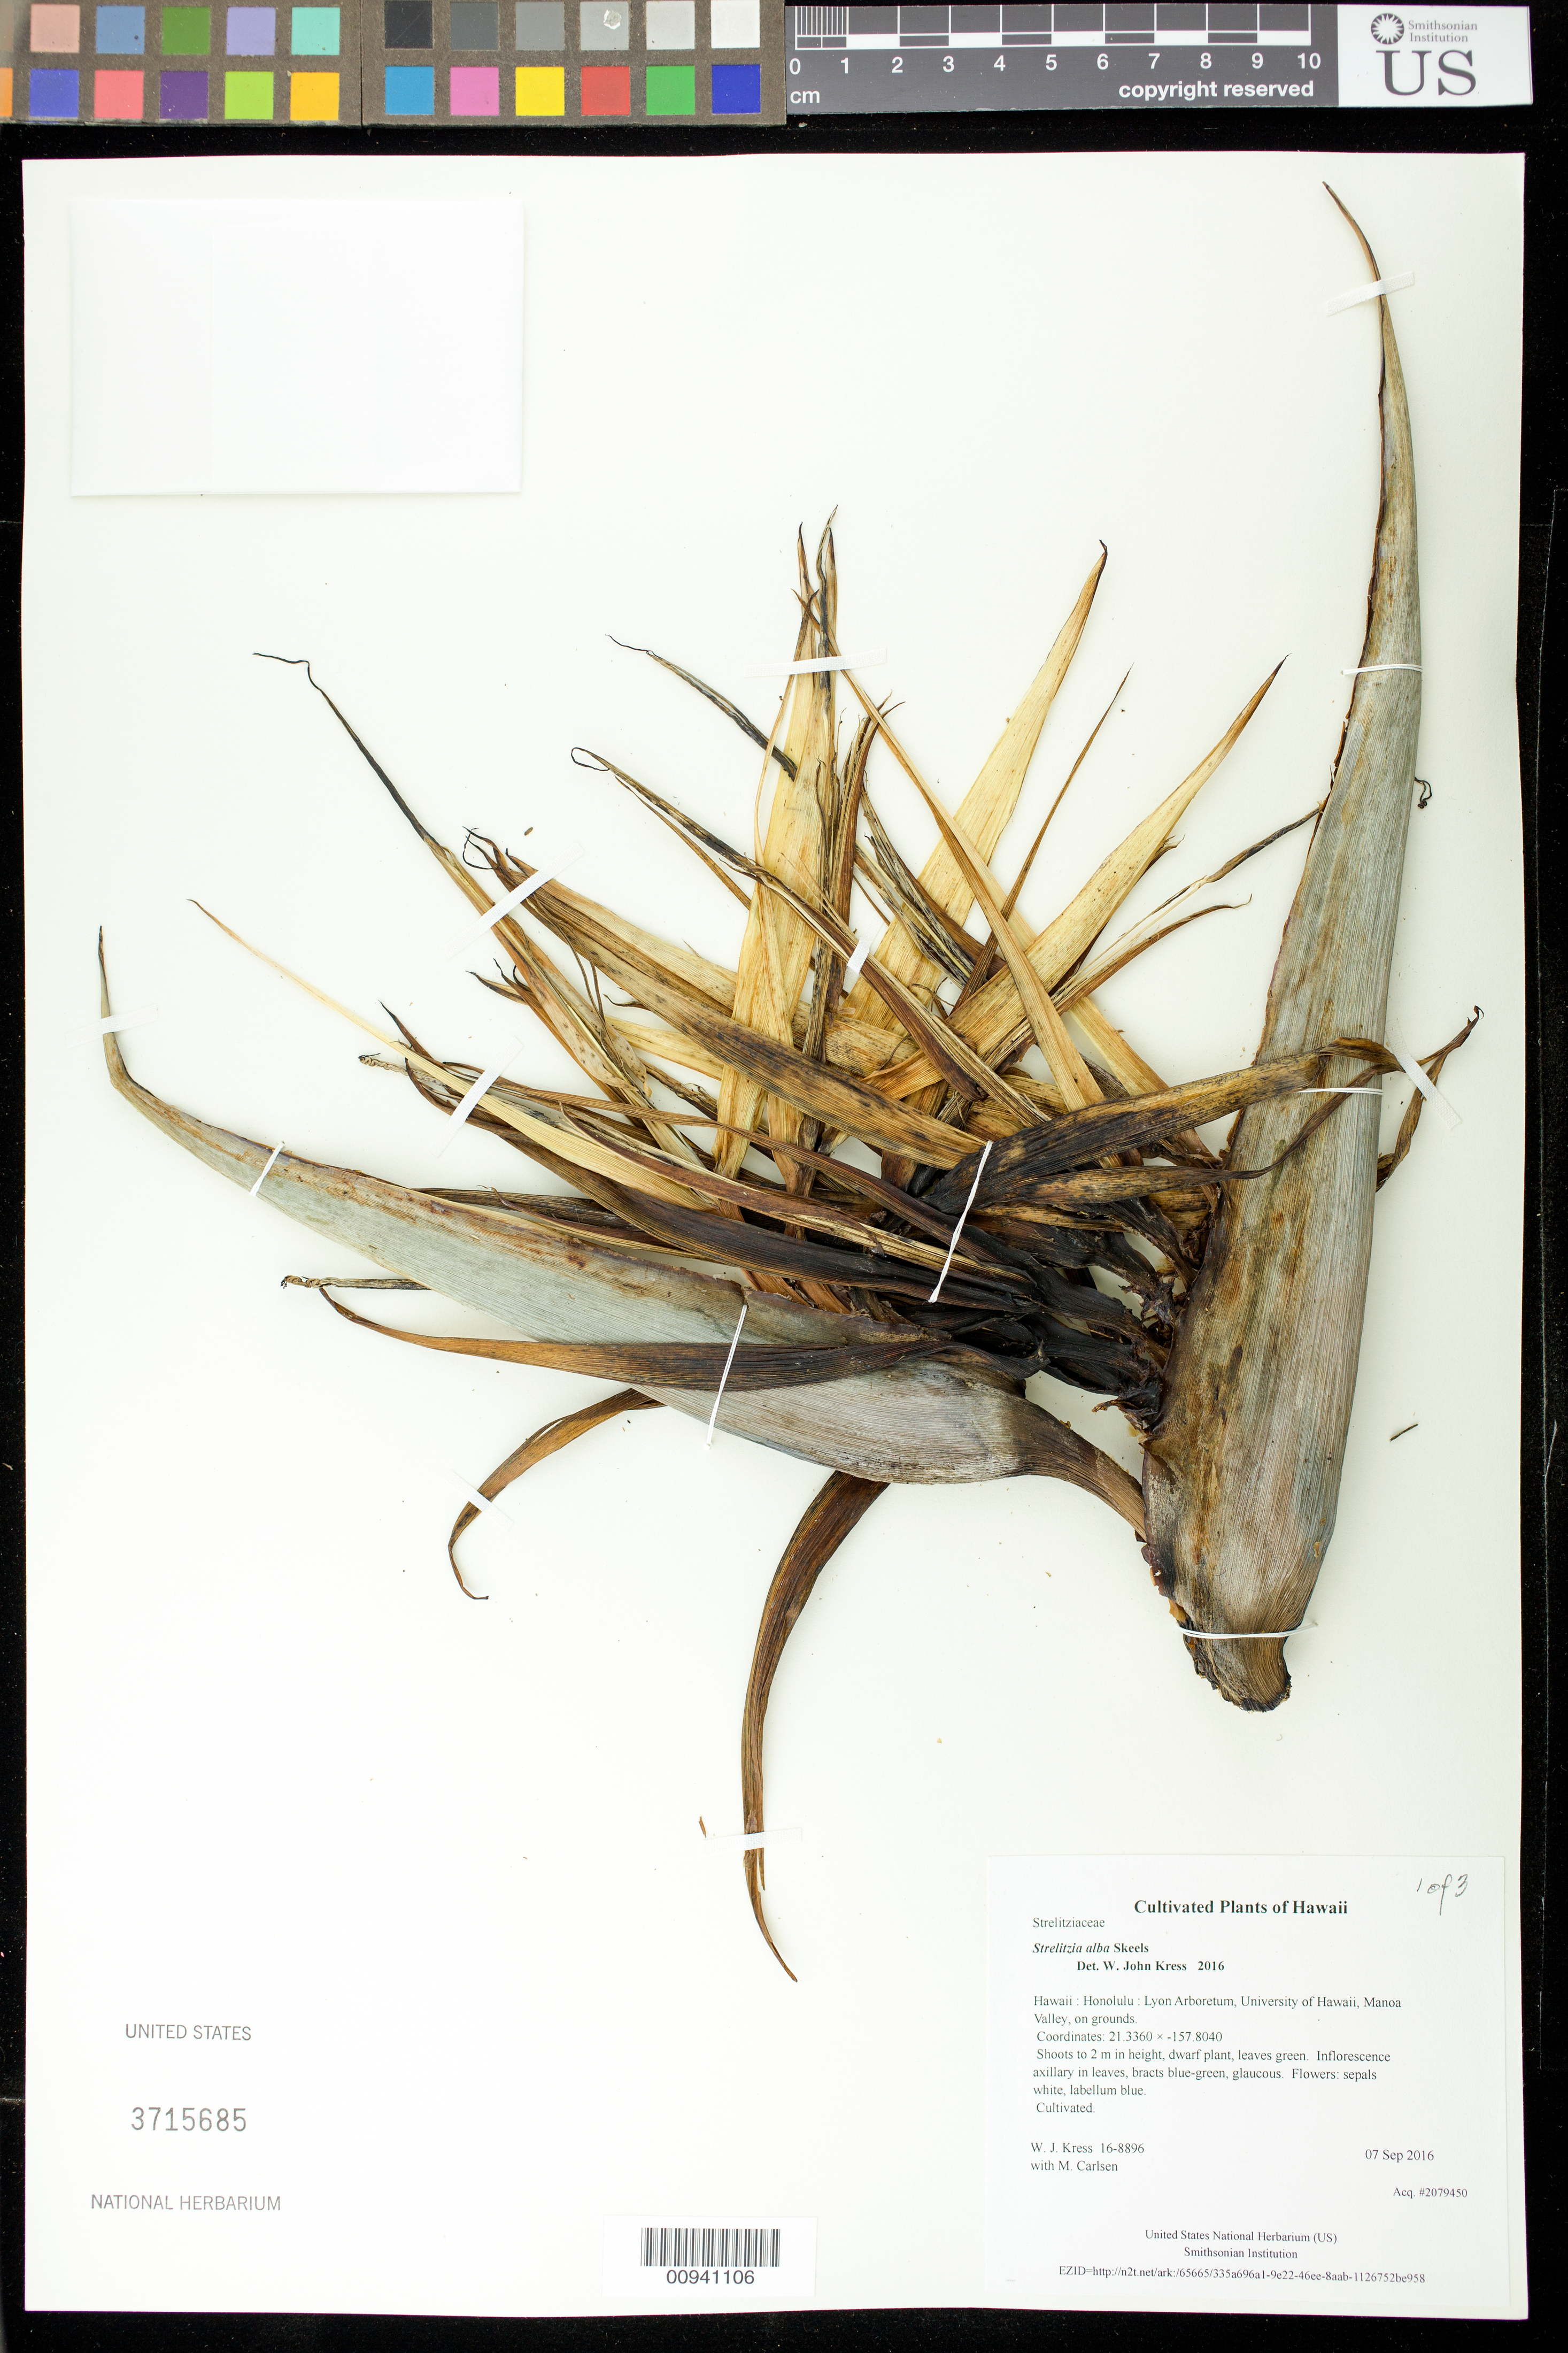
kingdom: Plantae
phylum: Tracheophyta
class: Liliopsida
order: Zingiberales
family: Strelitziaceae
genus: Strelitzia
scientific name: Strelitzia alba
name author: (L. f.) Skeels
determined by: Kress, W. J., (US), Smithsonian Institution - National Museum of Natural History (UNITED STATES)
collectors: W. J. Kress & M. M. Carlsen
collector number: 16-8896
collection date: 2016-09-07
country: United States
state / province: Hawaii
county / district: Honolulu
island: Oahu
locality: Lyon Arboretum, University of Hawaii, Manoa Valley, on grounds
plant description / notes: Frozen tissue stored in Biorepository at AG5NN81; dried tissue stored at AG5NN82.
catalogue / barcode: US 3715685